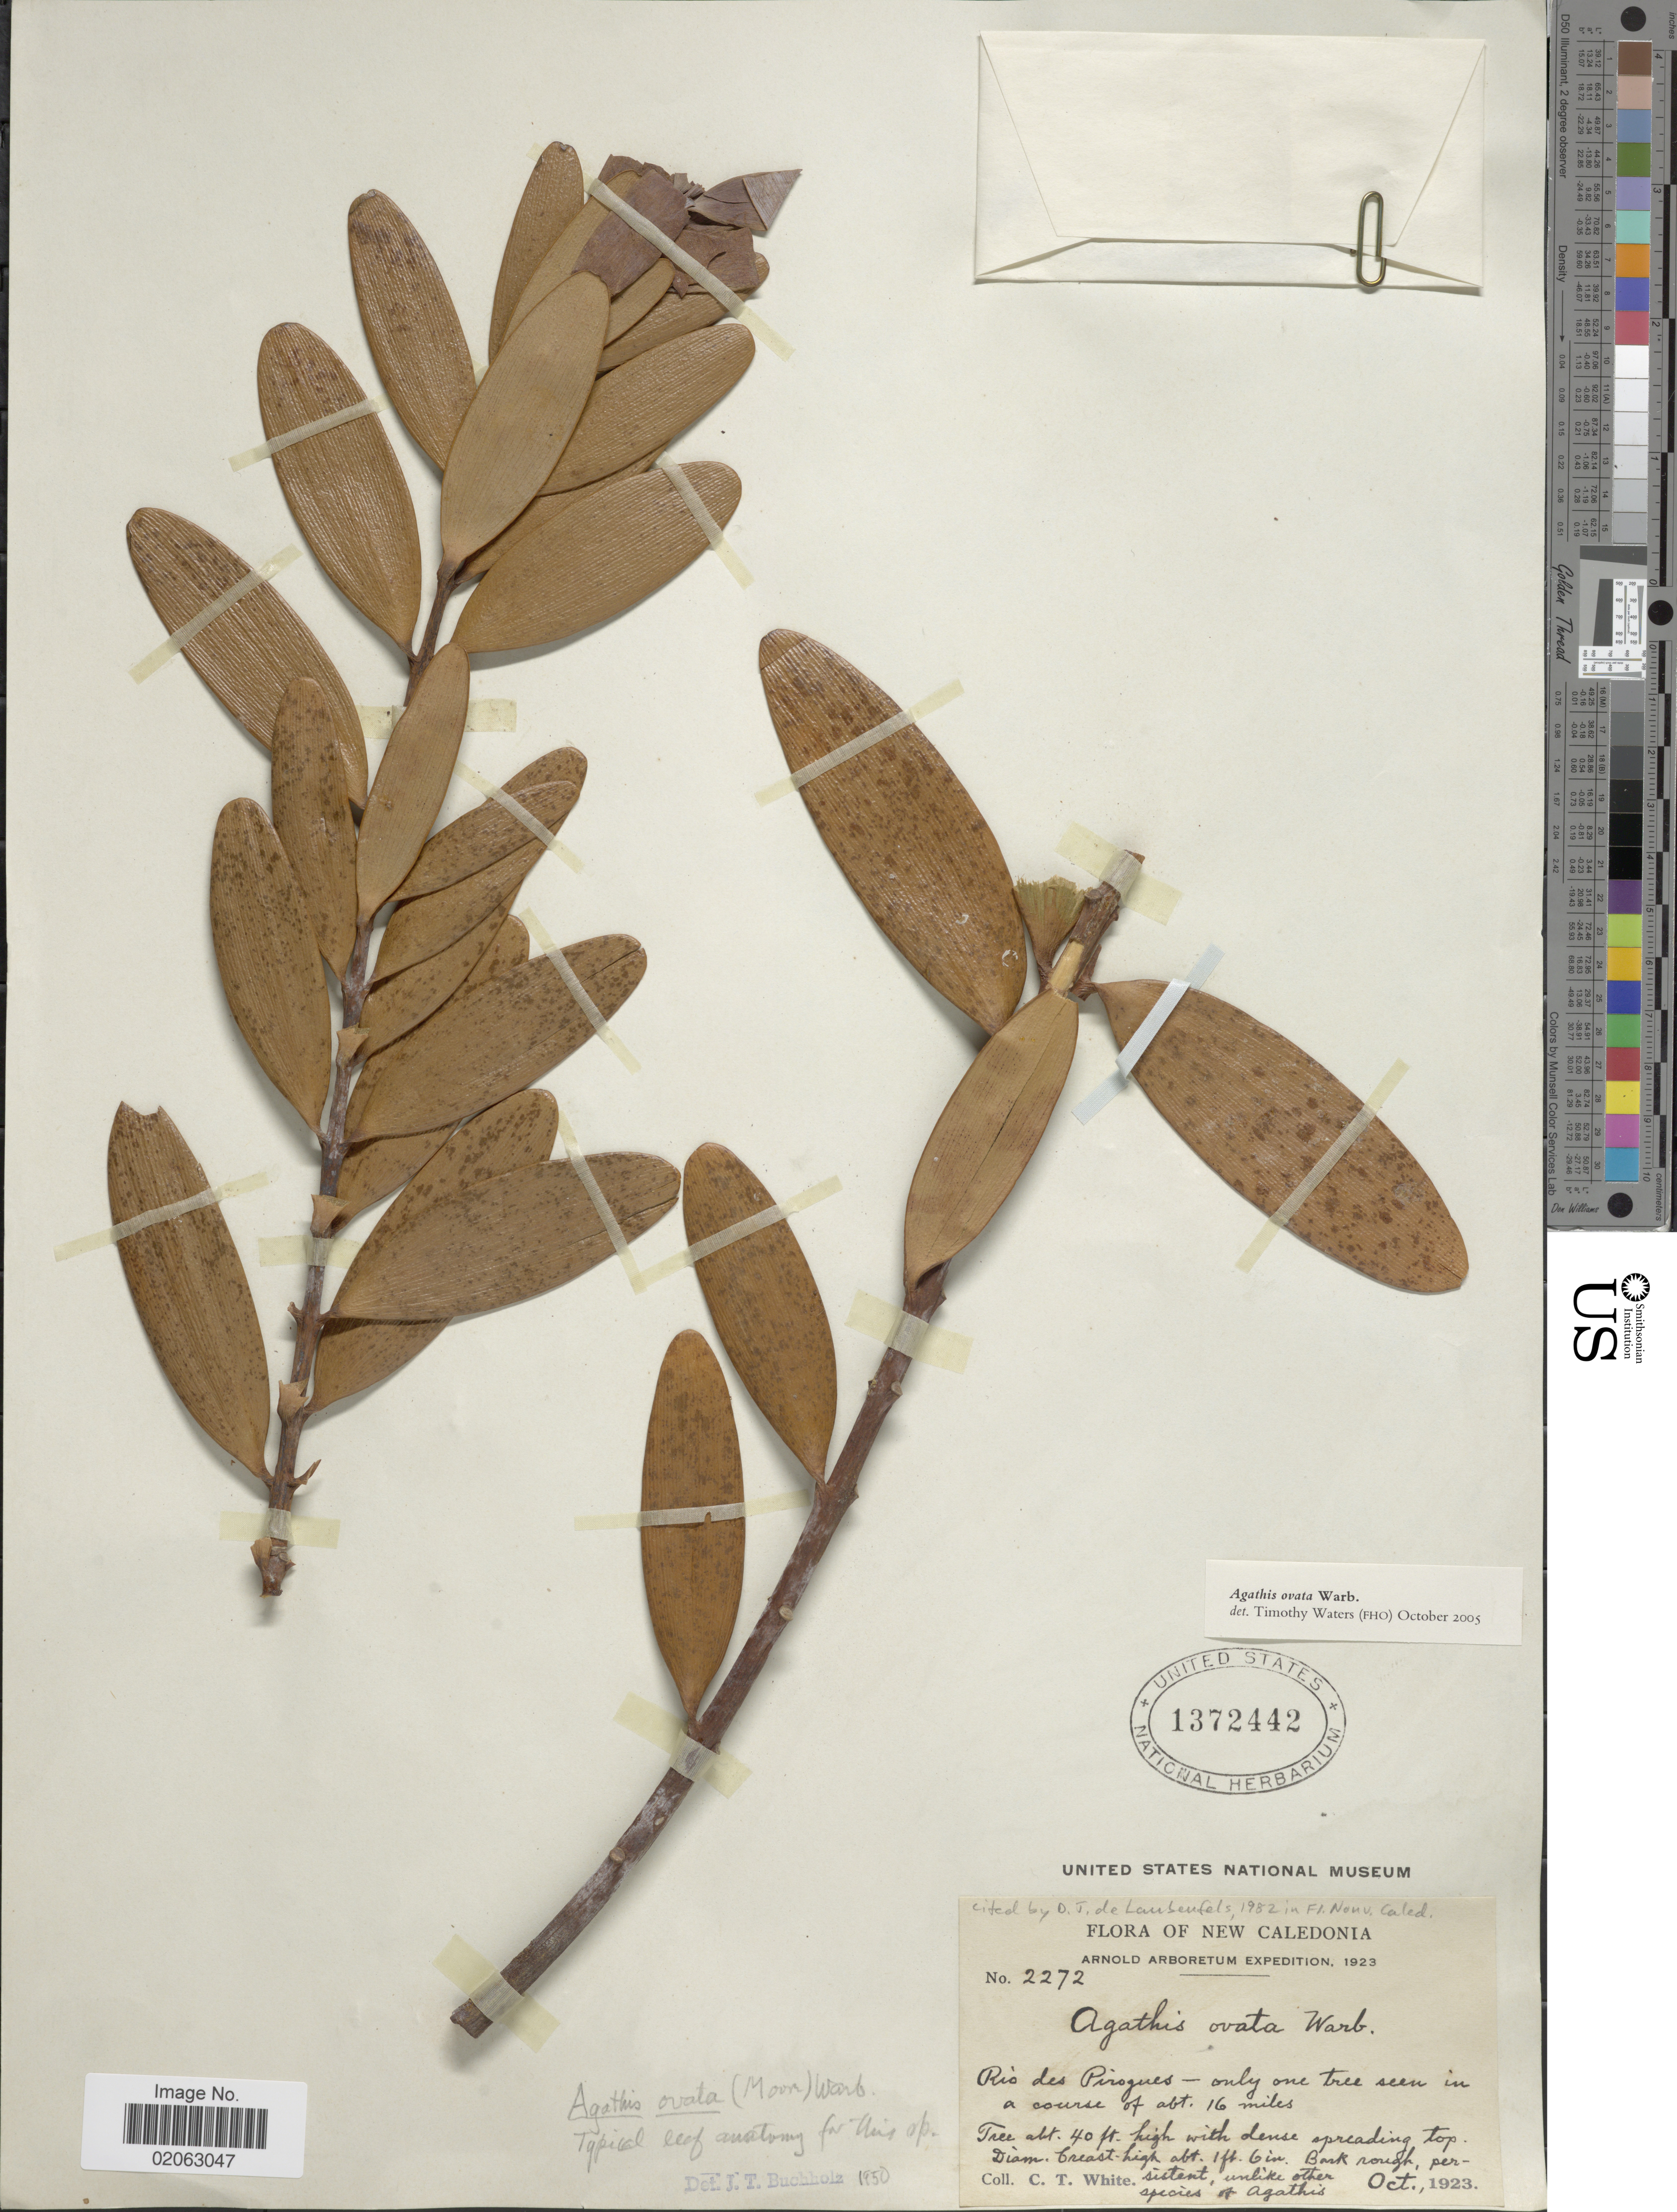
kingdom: Plantae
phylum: Tracheophyta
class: Pinopsida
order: Pinales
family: Araucariaceae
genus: Agathis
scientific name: Agathis ovata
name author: (C. Moore ex Vieill.) Warb.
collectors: C. T. White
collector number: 2272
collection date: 1923-10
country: New Caledonia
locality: Rio des Pirogues-only one tree seen in a course of abt. 16 miles.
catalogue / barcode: US 1372442